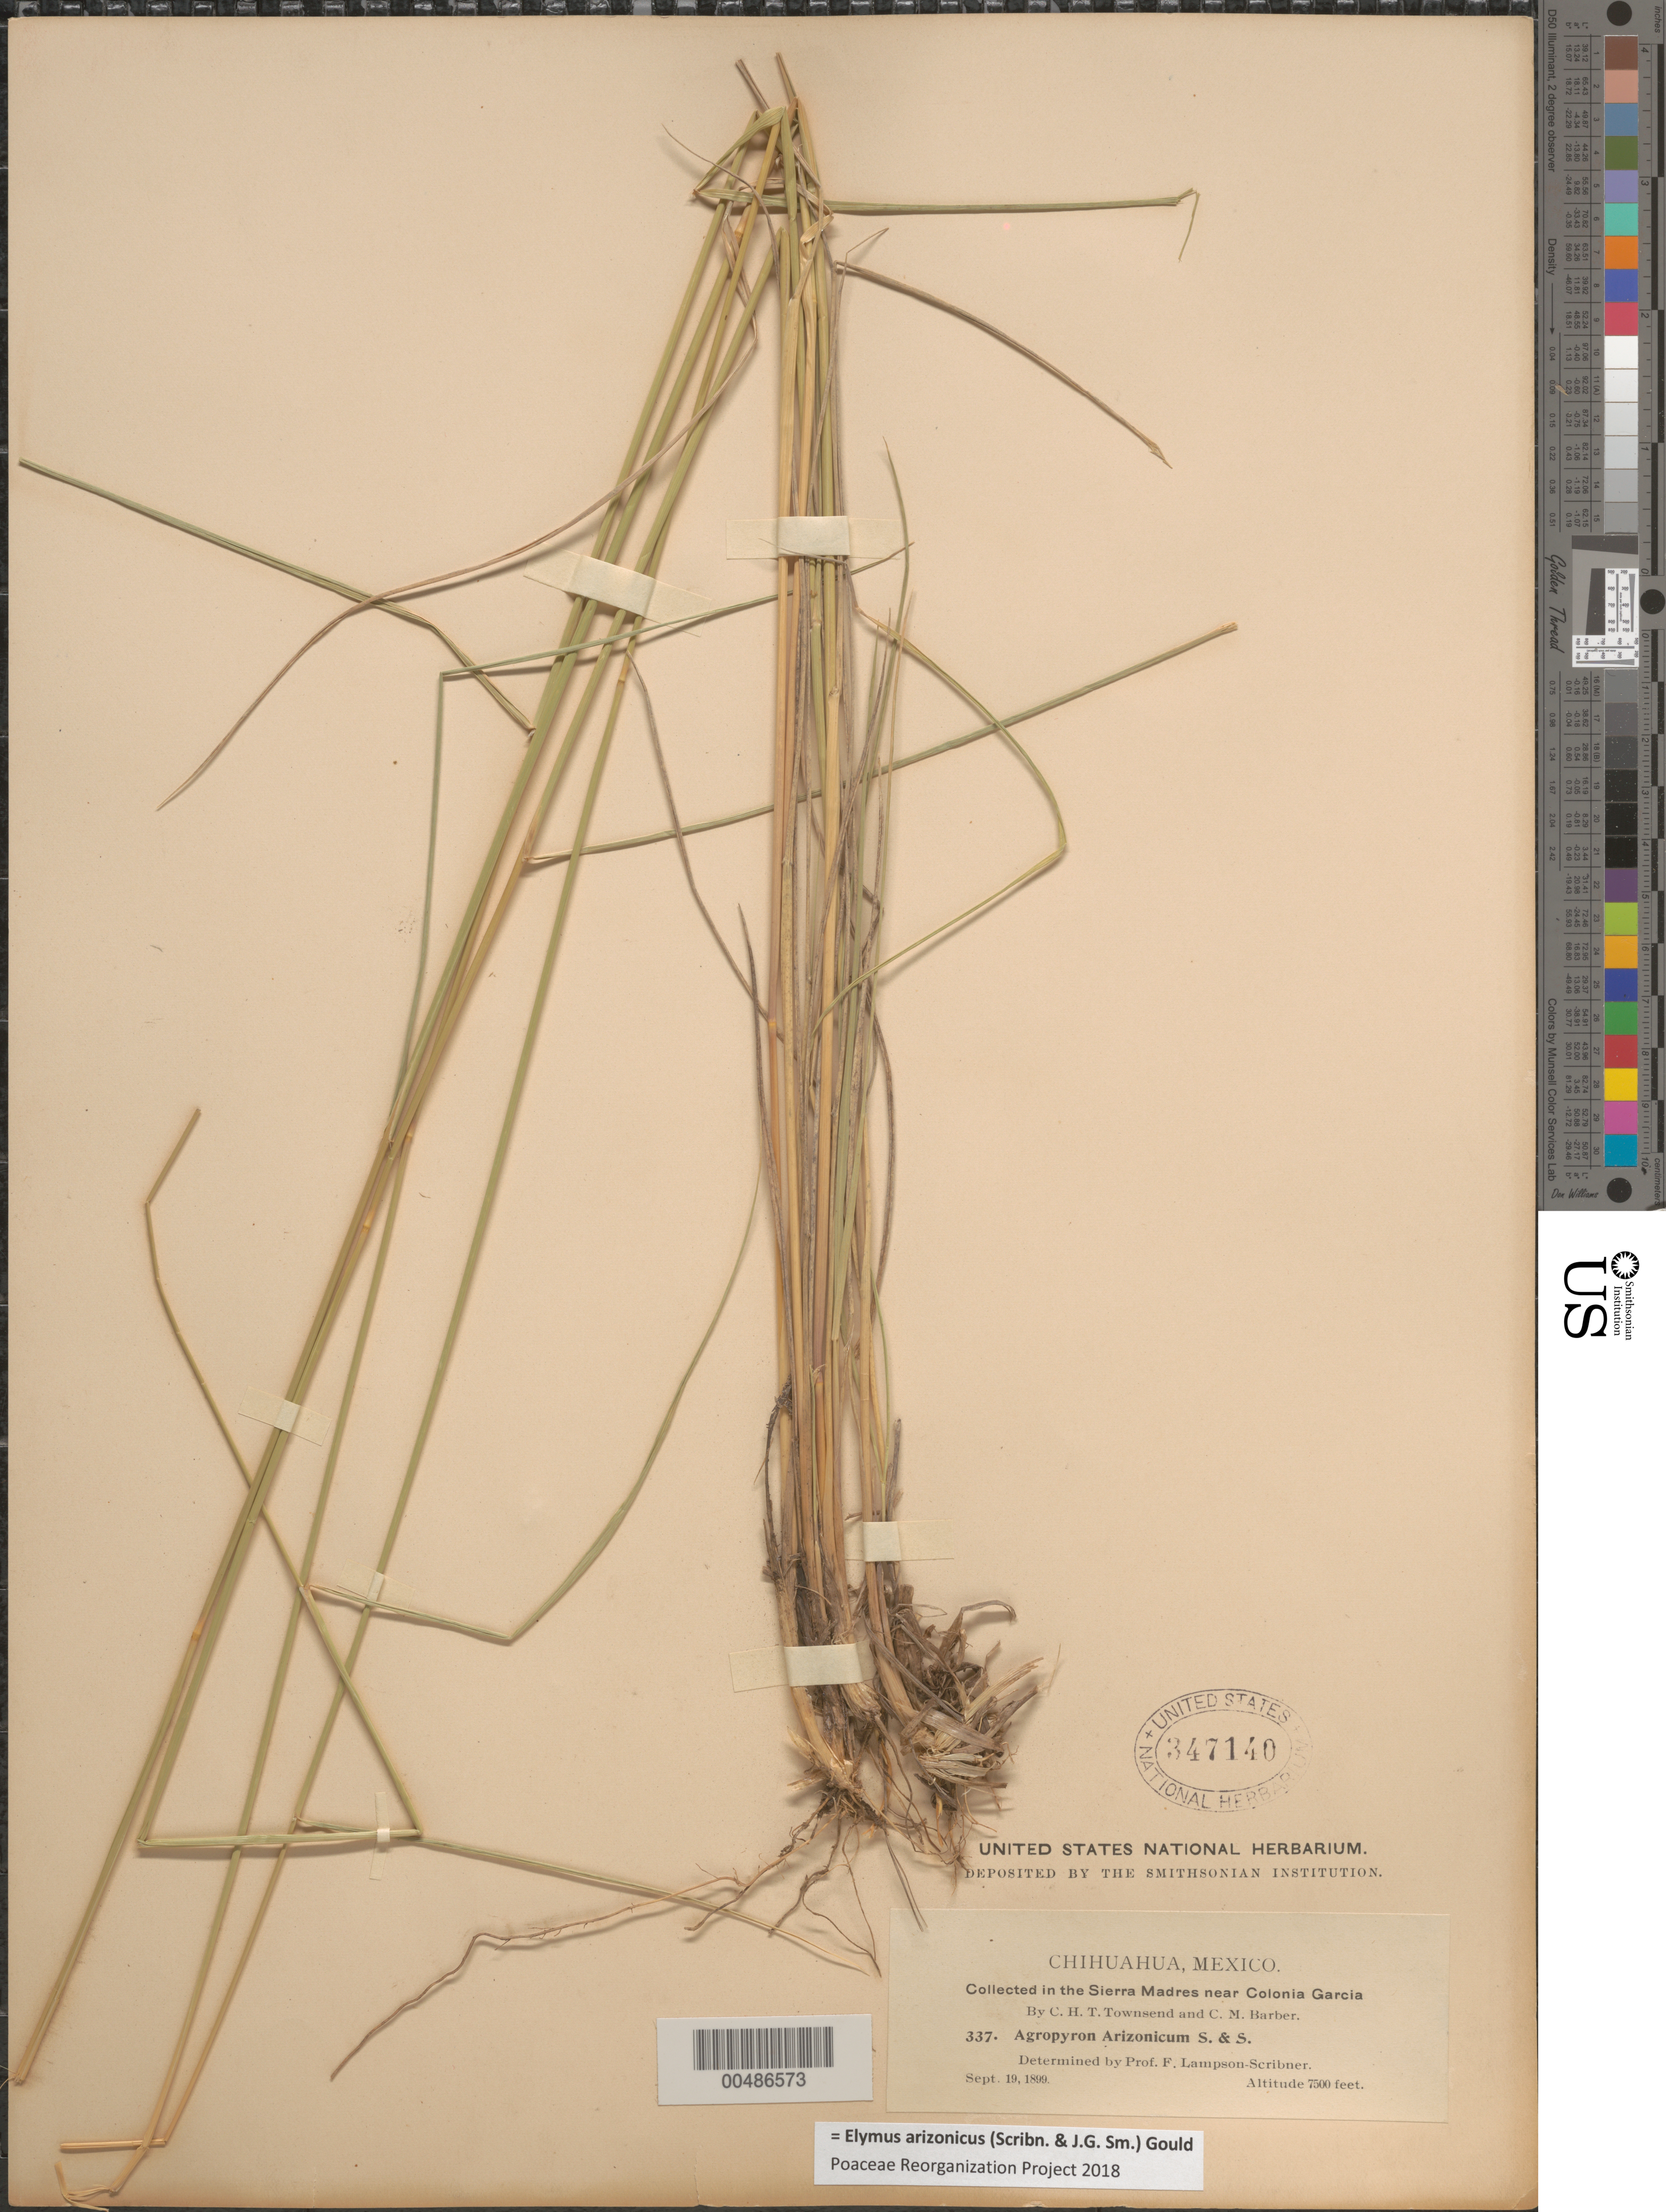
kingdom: Plantae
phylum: Tracheophyta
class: Liliopsida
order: Poales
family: Poaceae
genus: Elymus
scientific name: Elymus arizonicus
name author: (Scribn. & J.G. Sm.) Gould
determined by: Poaceae Reorganization Project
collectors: C. H. T. Townsend & C. Barber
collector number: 337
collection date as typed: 19 Sep 1899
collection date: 1899-09-19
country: Mexico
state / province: Chihuahua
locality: in the Sierra Madres near Colonia Garcia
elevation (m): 2286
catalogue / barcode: US 347140